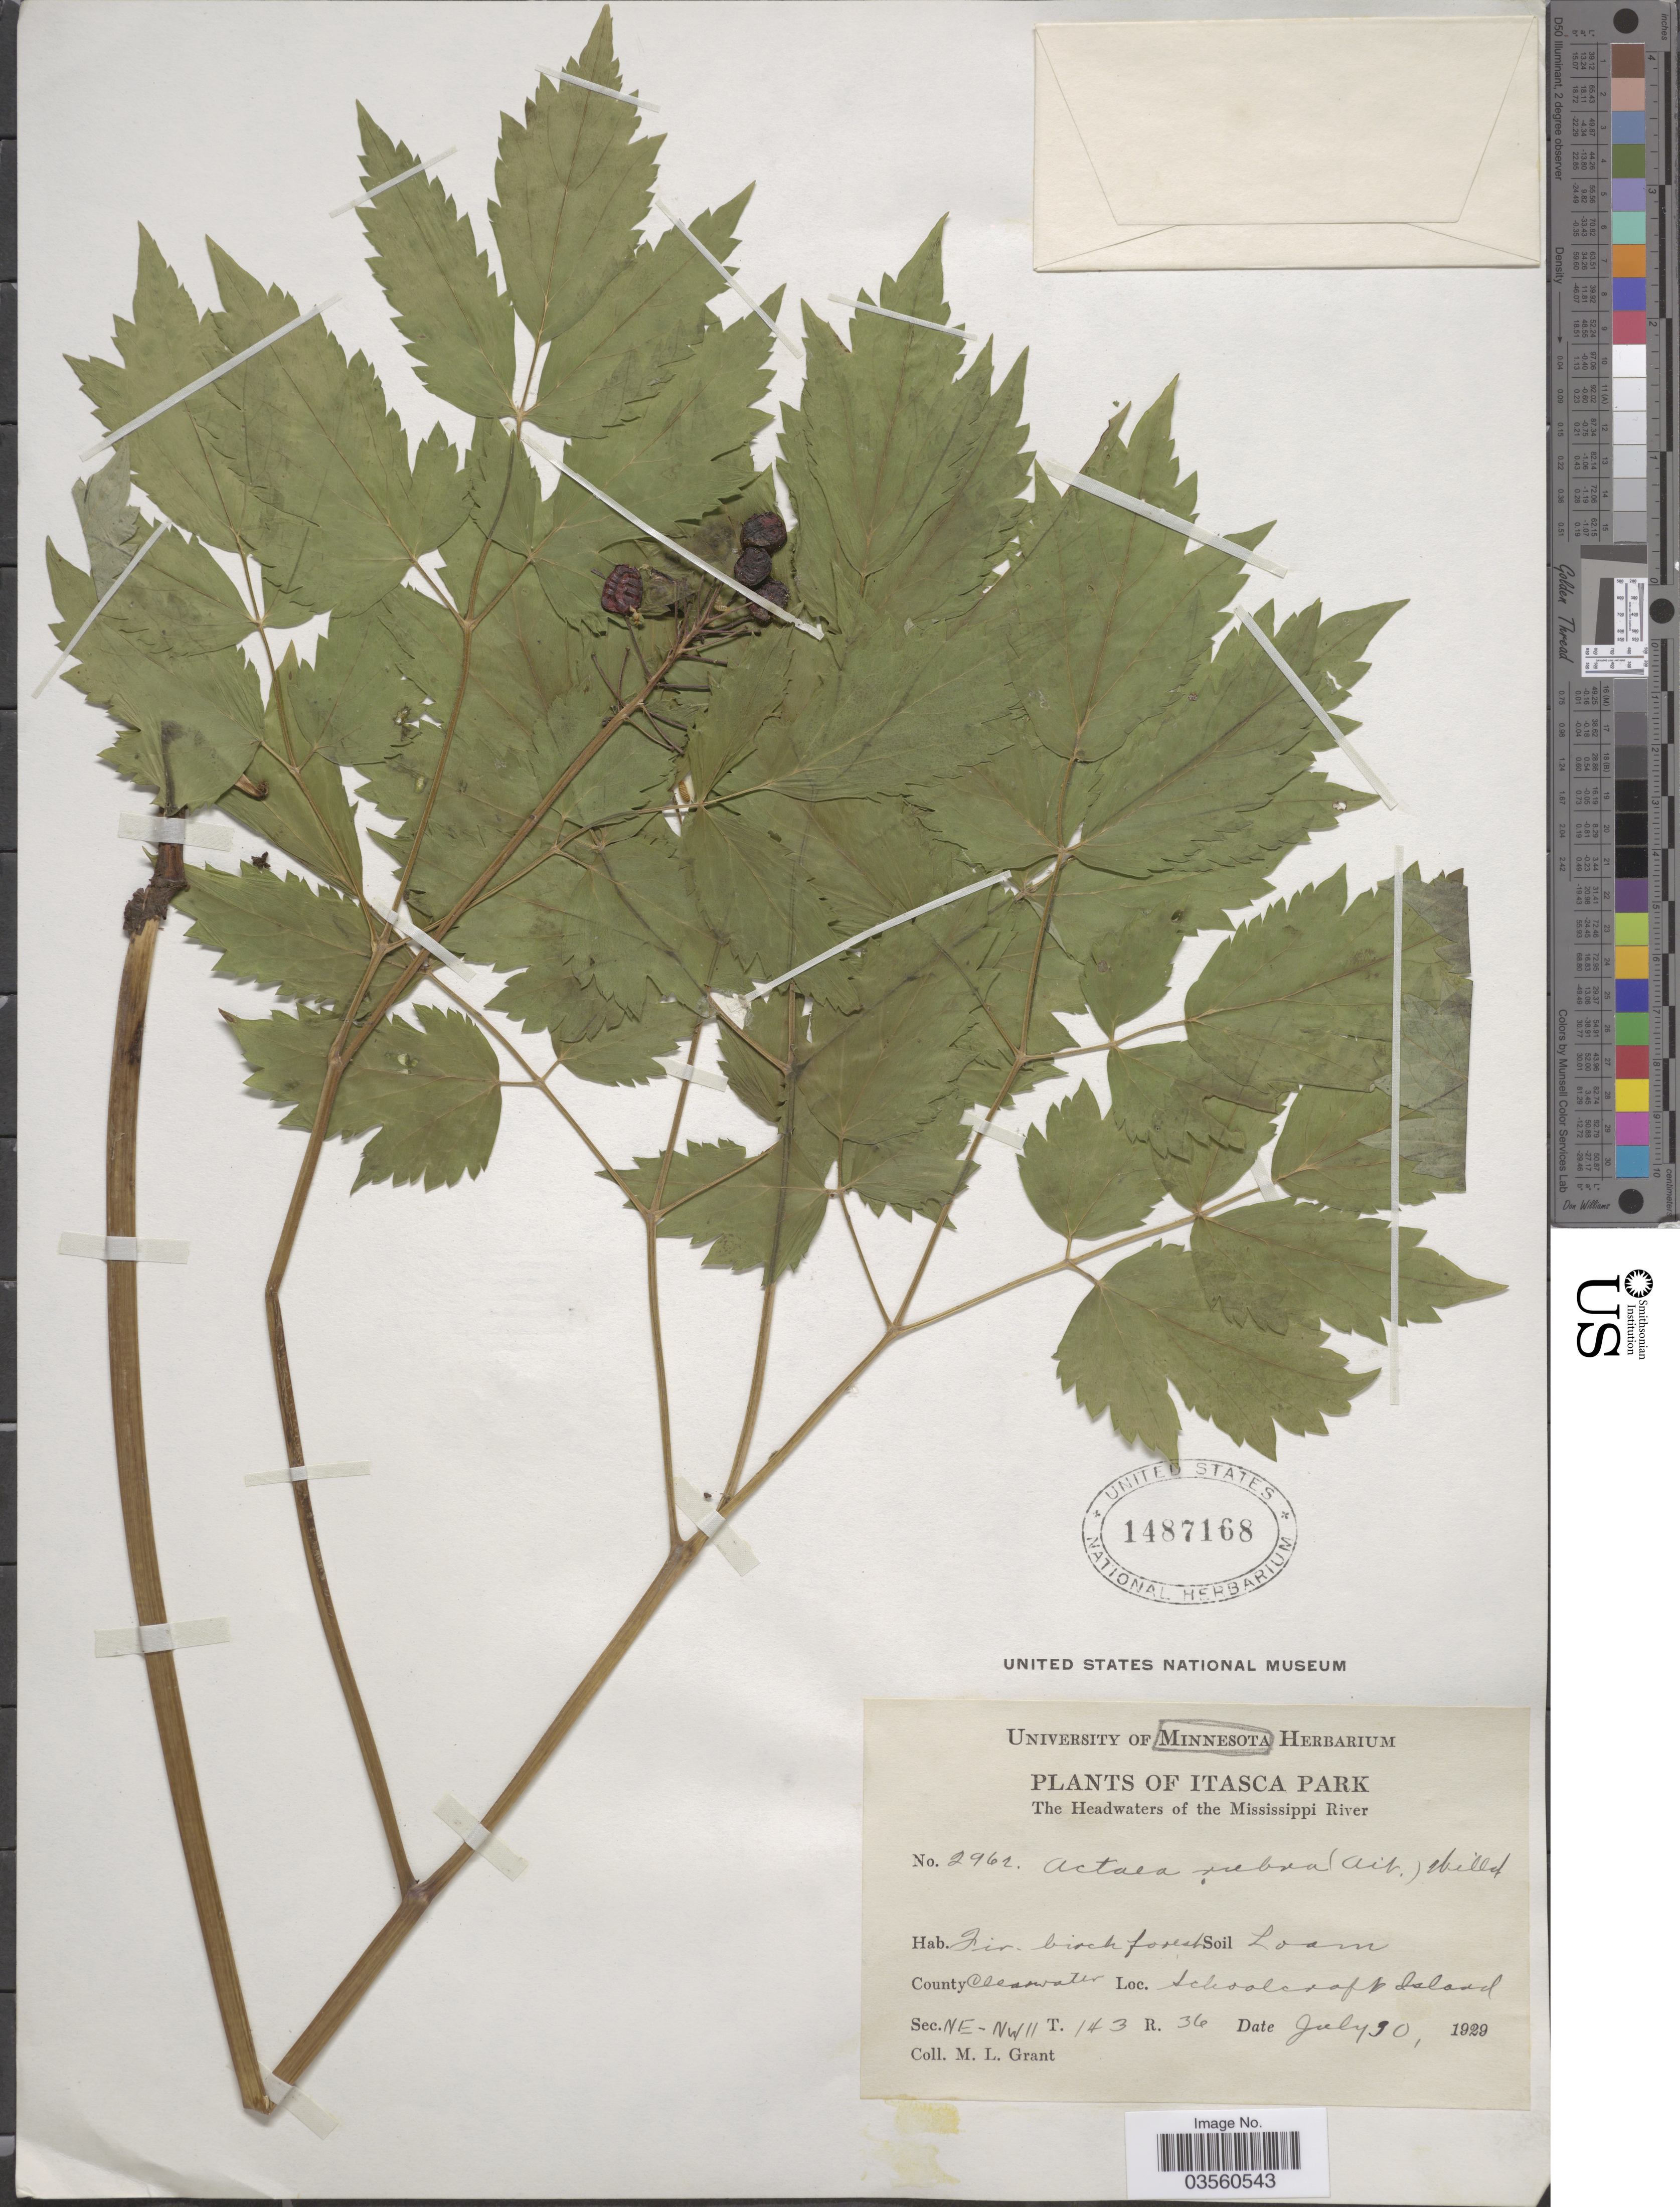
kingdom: Plantae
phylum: Tracheophyta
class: Magnoliopsida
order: Ranunculales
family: Ranunculaceae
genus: Actaea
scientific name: Actaea rubra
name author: (Aiton) Willd.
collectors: M. L. Grant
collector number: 2962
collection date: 1929-07-30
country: United States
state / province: Minnesota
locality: Itasca Park. The Headwaters of the Mississippi River. County Clearwater. Schoolcraft Island. Sec. NE-NW 11 T.143 R. 36.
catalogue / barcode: US 1487168